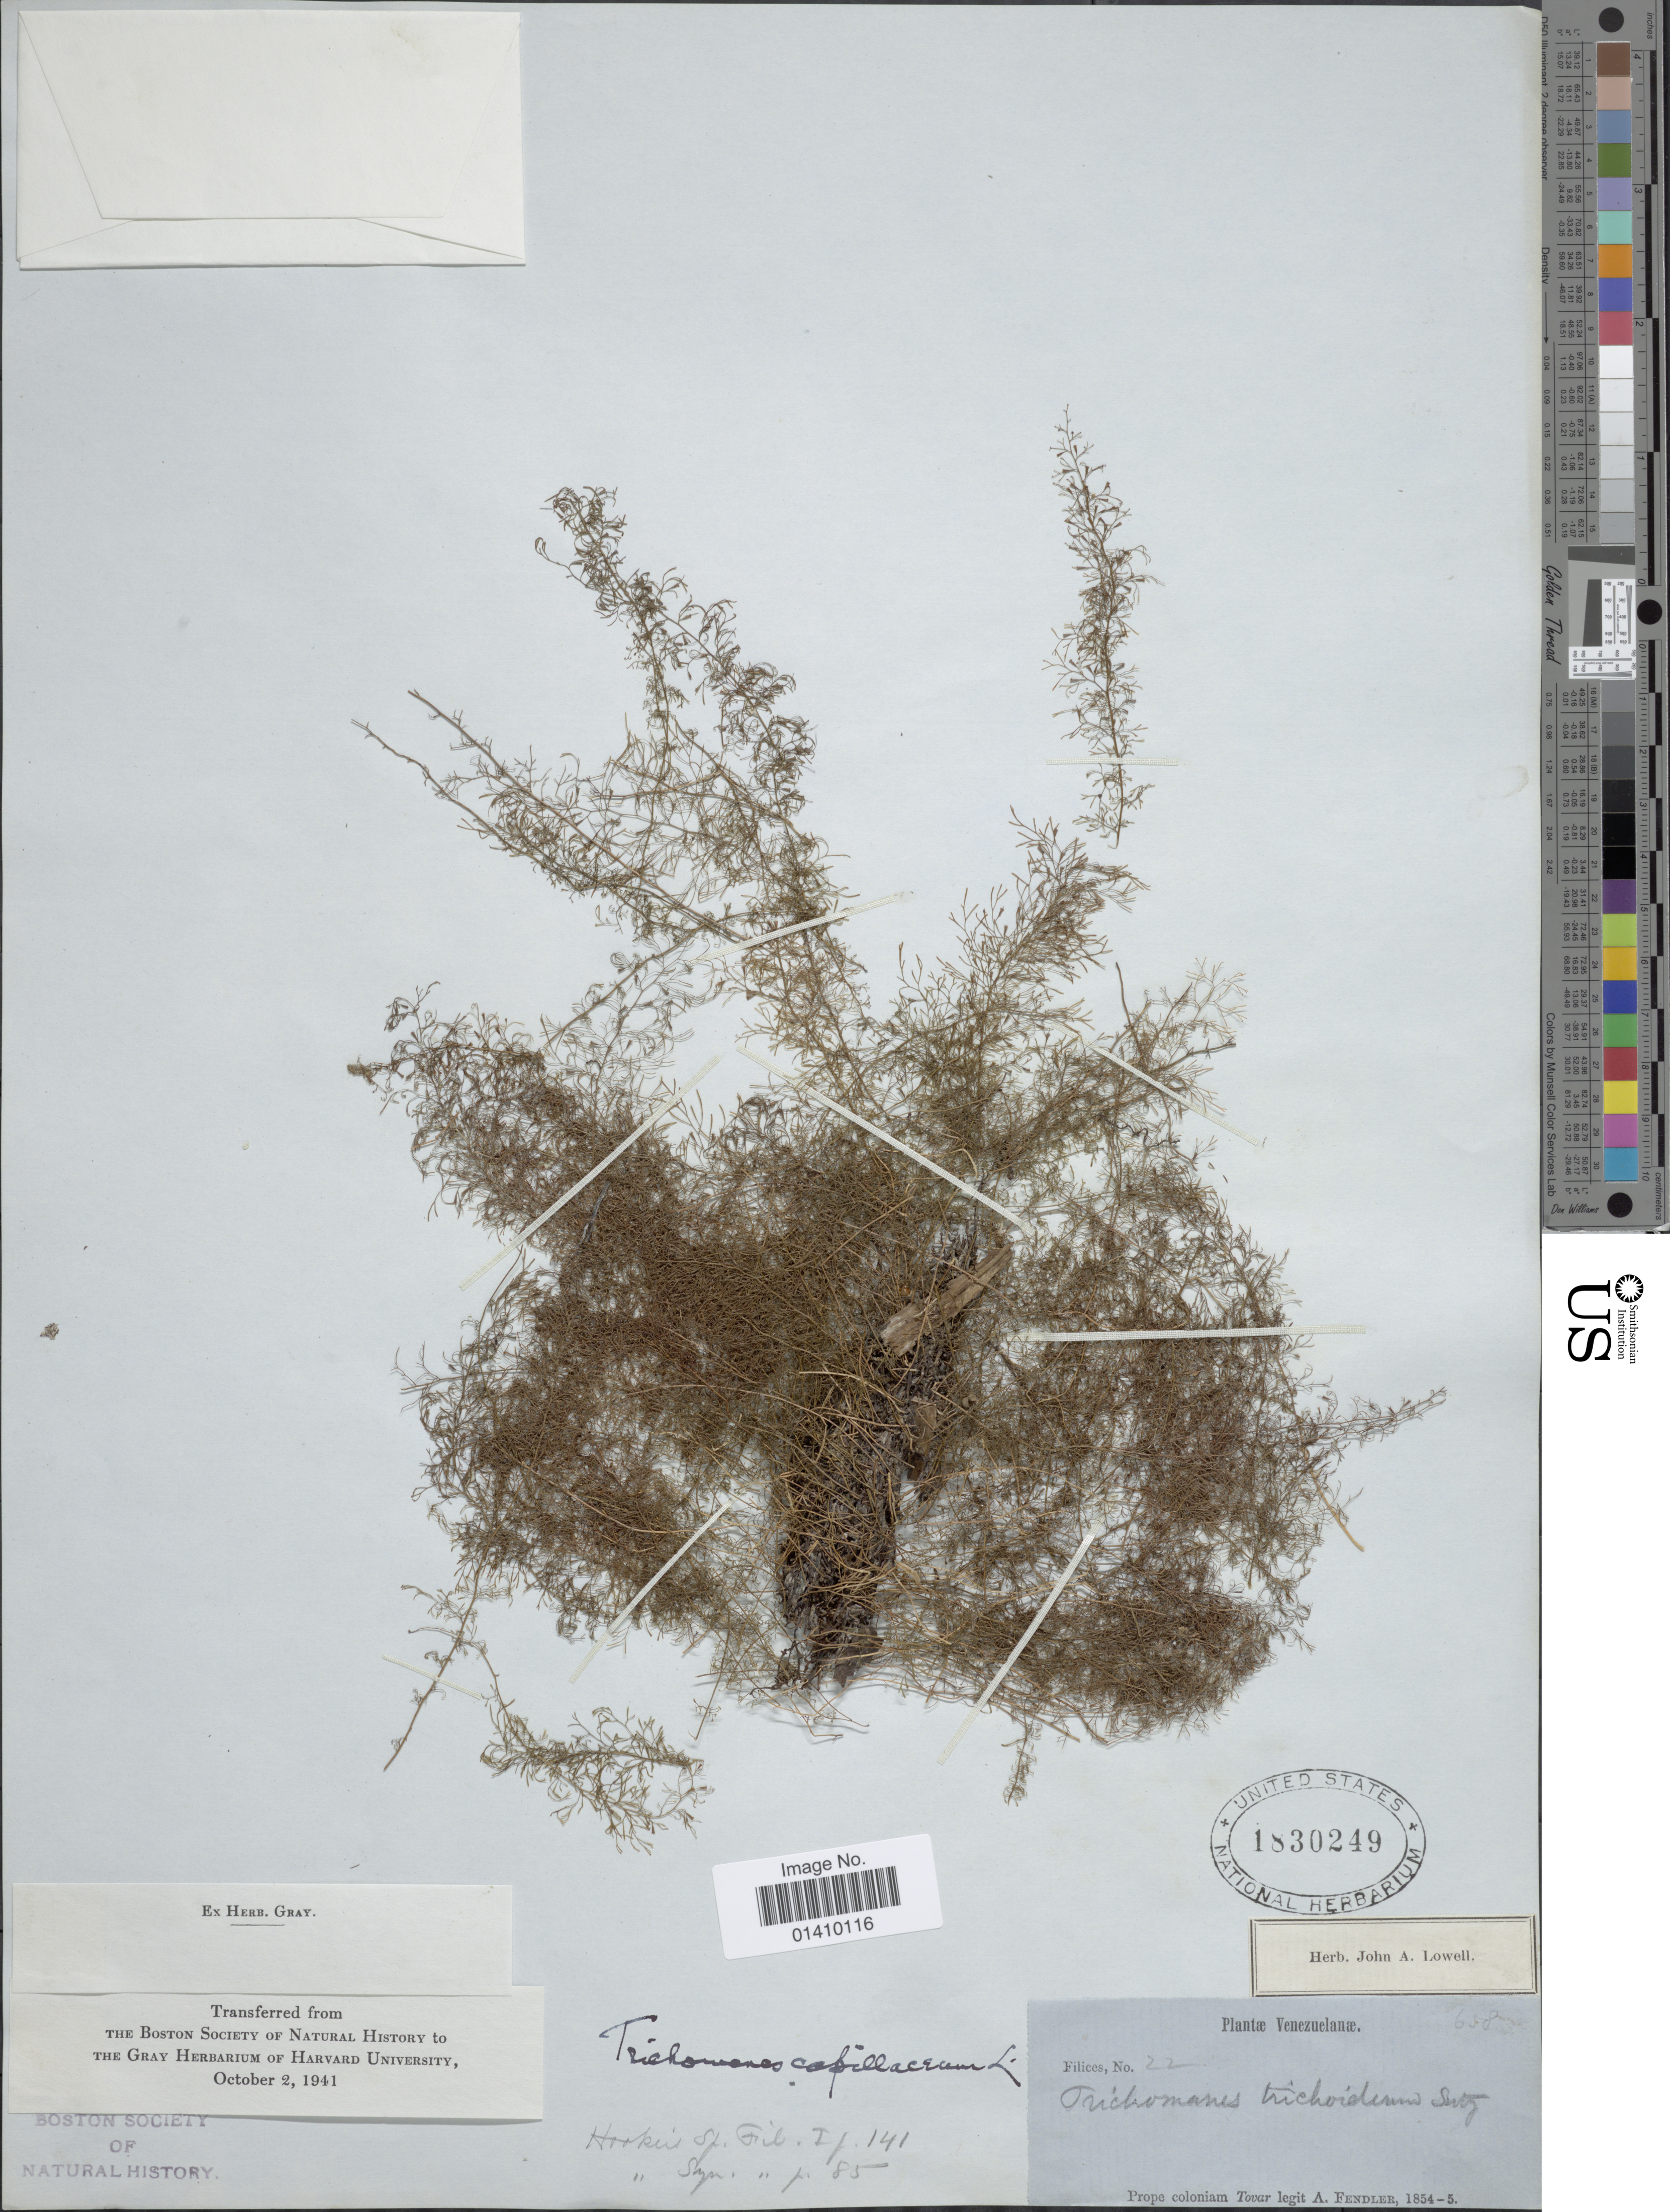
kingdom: Plantae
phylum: Tracheophyta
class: Polypodiopsida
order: Hymenophyllales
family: Hymenophyllaceae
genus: Polyphlebium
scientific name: Polyphlebium capillaceum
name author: (L.) Ebihara & Dubuisson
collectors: A. Fendler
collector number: Filices 22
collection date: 1854/1855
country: Venezuela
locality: Prope coloniam Tovar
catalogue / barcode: US 1830249